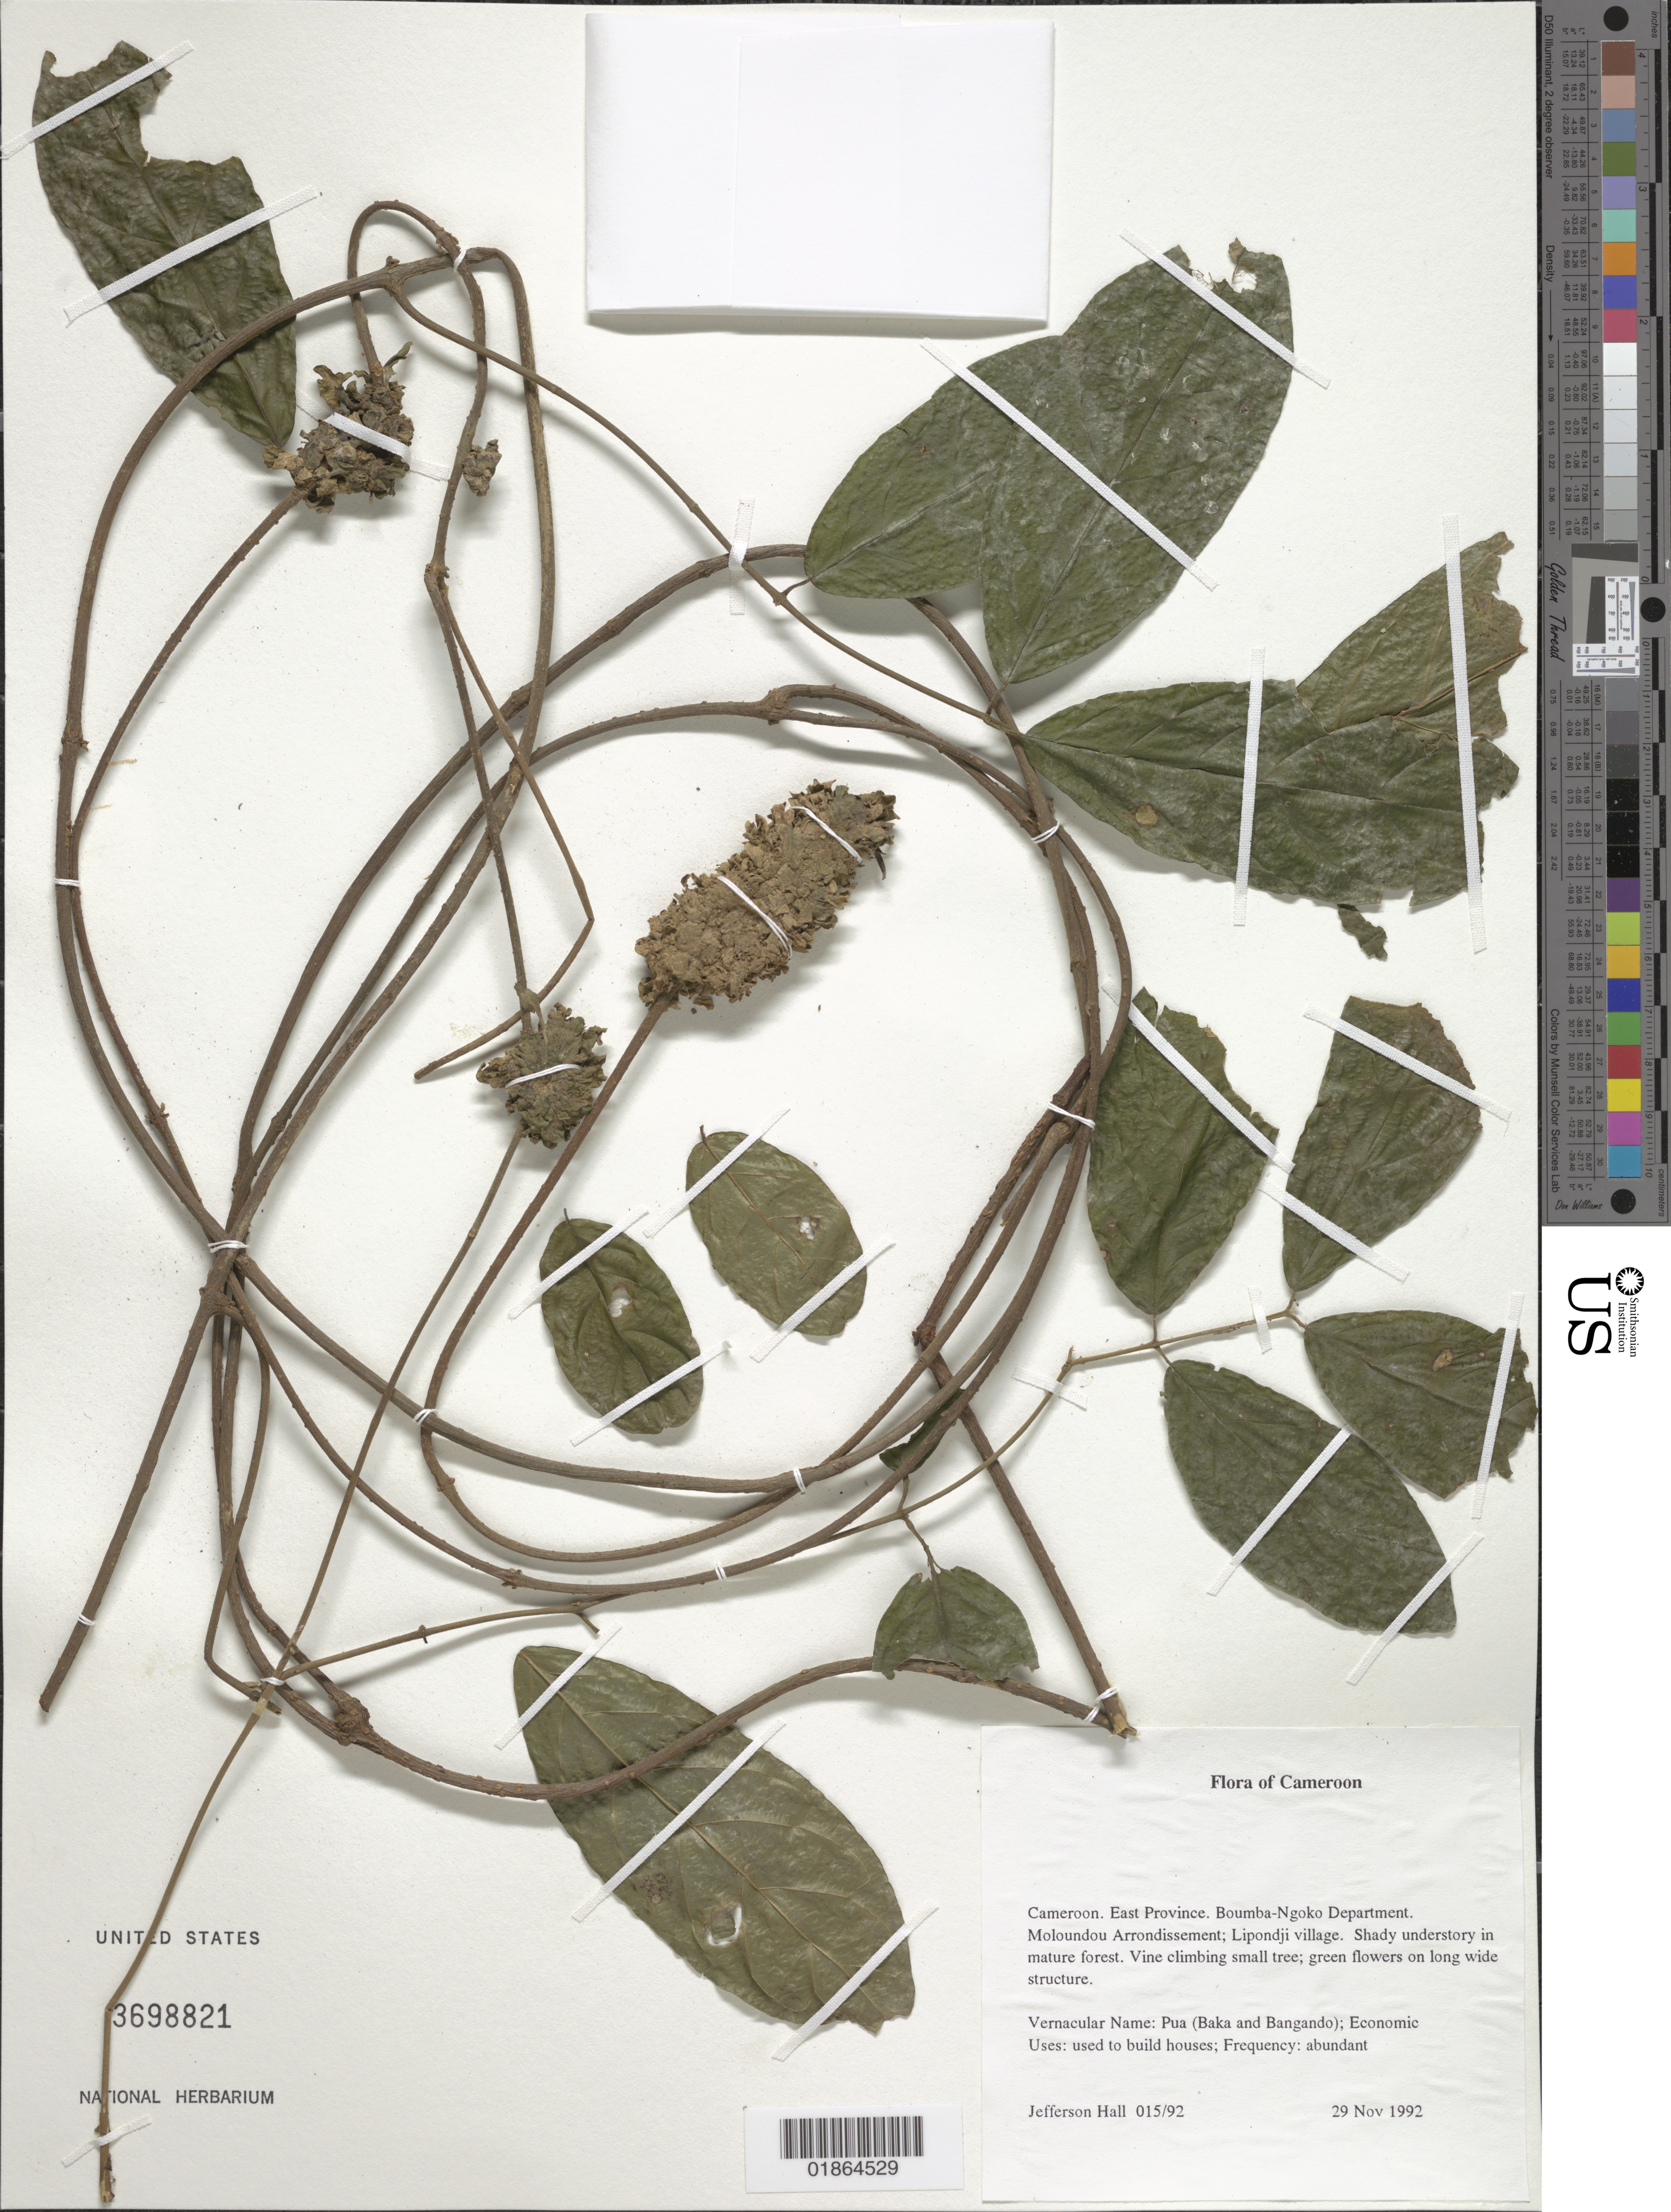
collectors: J. Hall & -. Edouard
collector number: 015/92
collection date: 1992-12-10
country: Cameroon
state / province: Est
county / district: Boumba-ngoko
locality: Moloundou Arrondissement; old SFIS logging concession.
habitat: Shady understory in mature forest.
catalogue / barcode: US 3698821